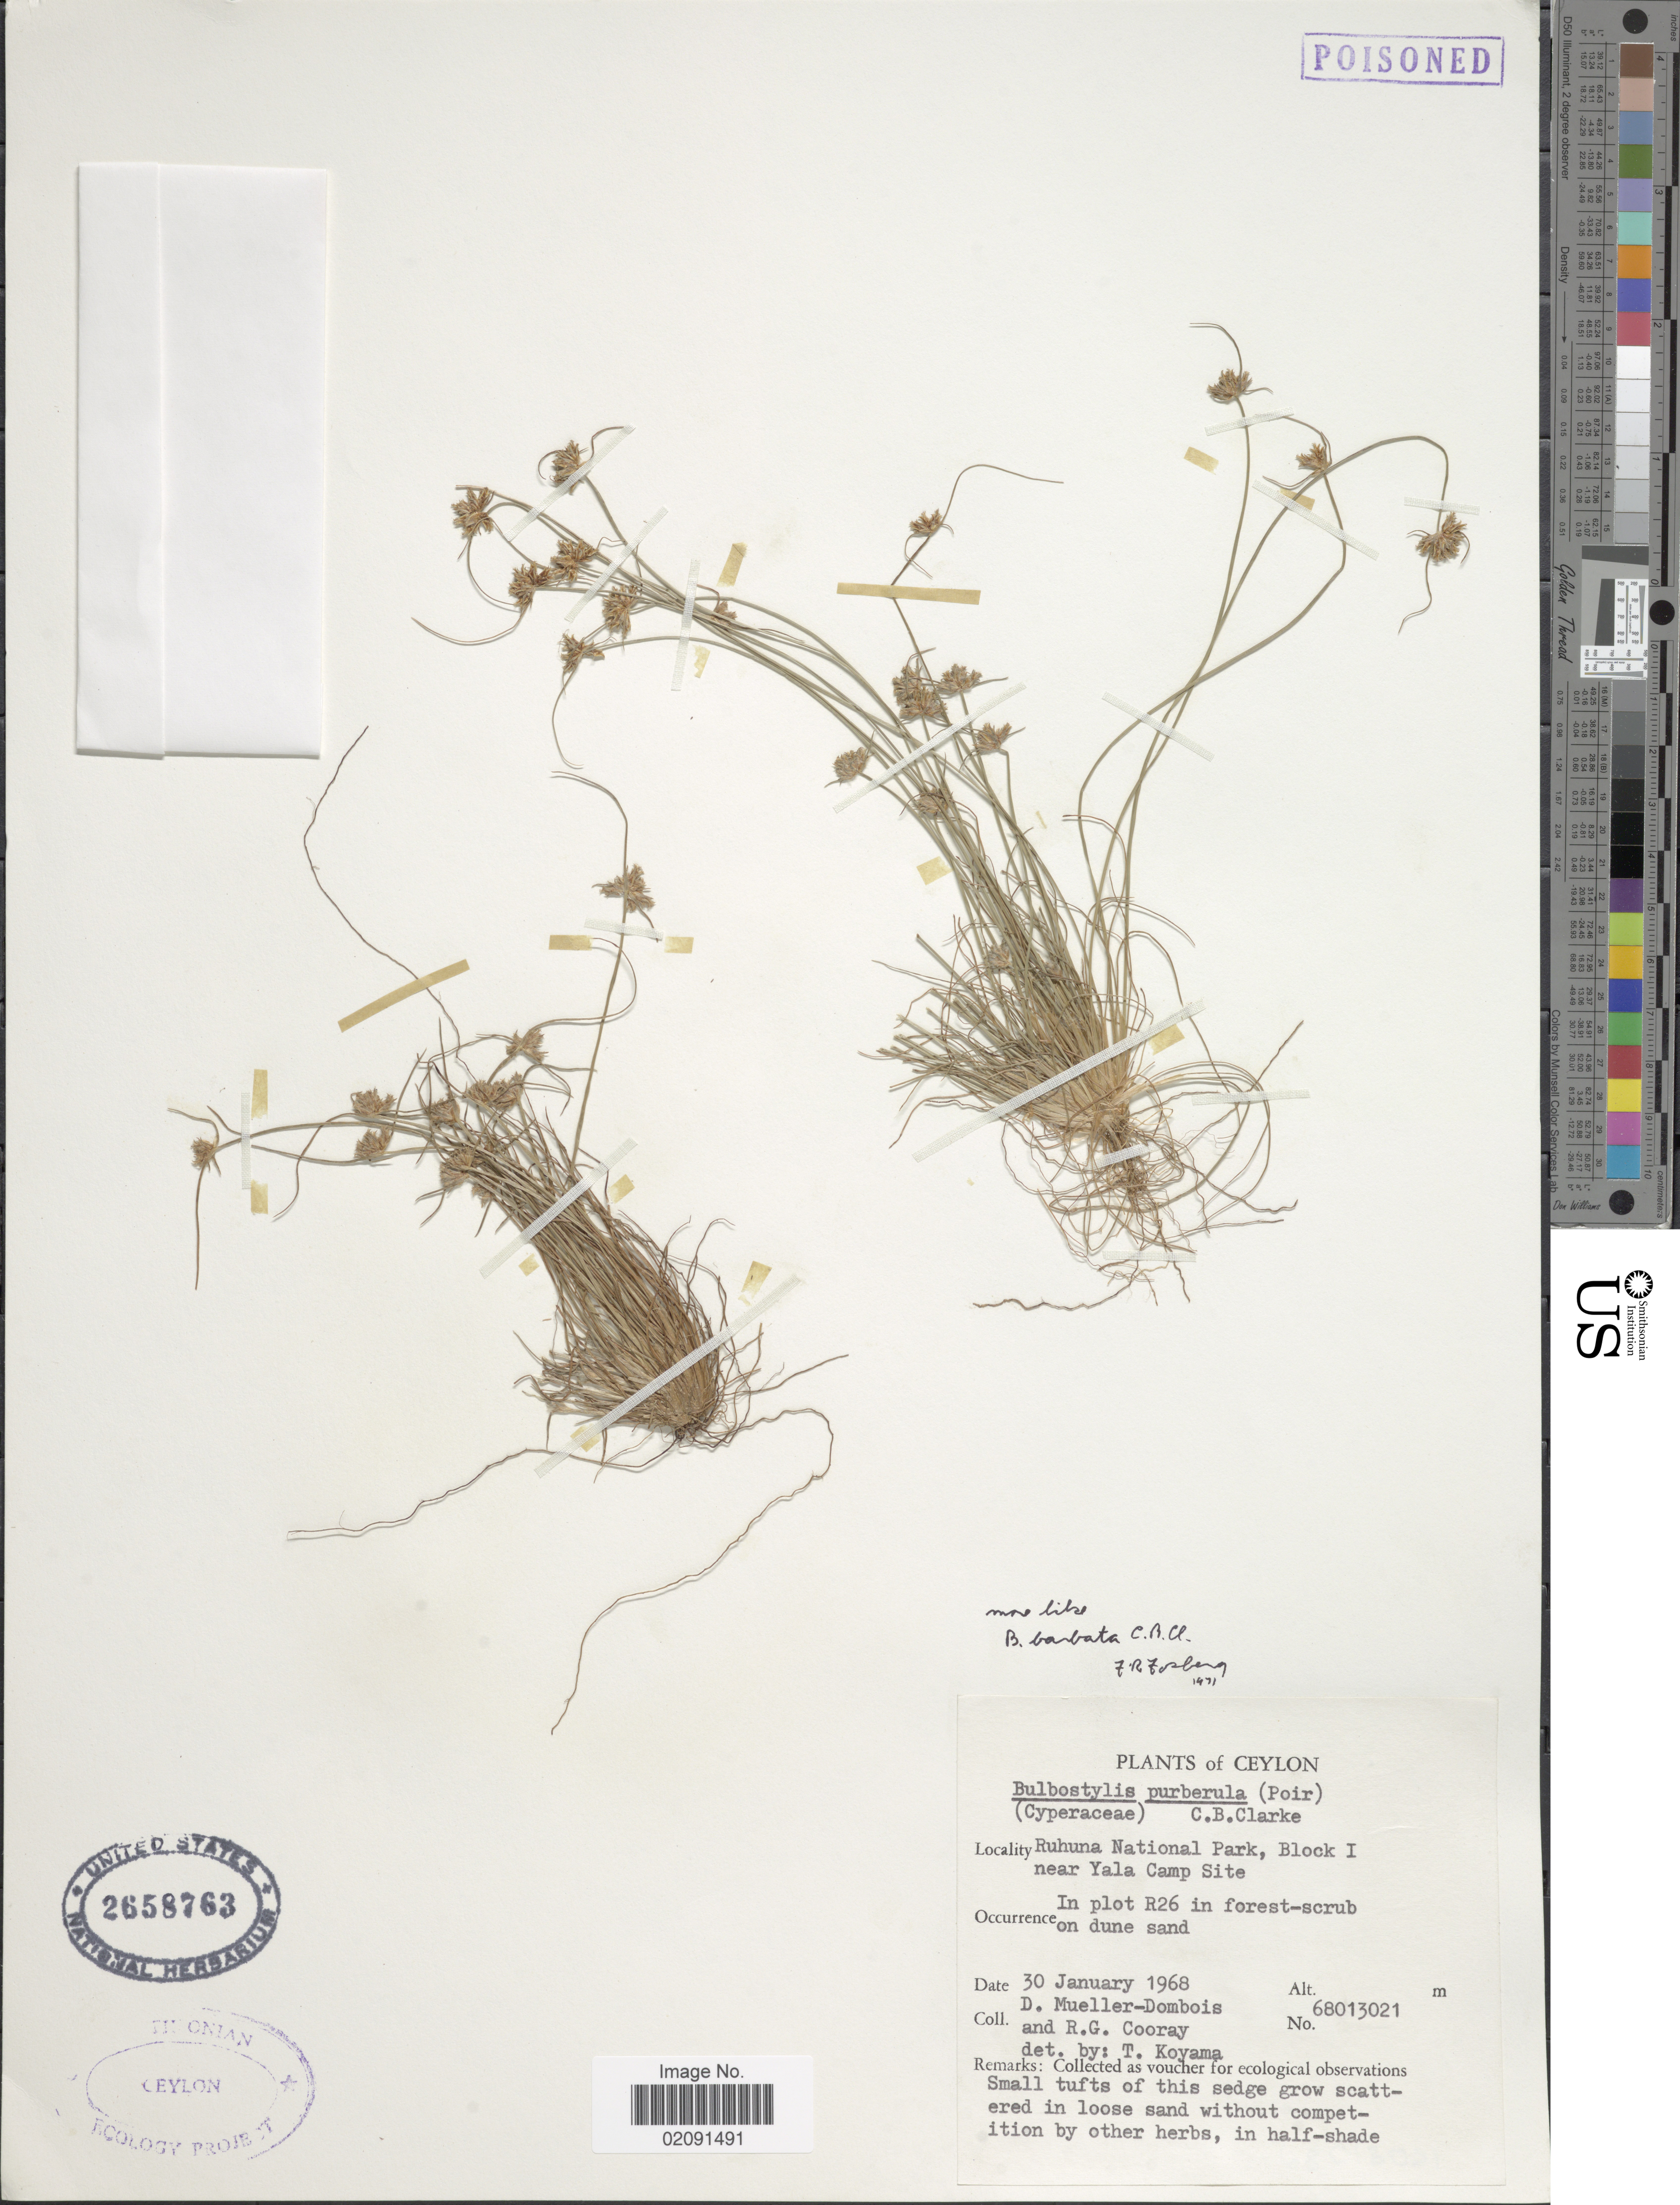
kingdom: Plantae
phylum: Tracheophyta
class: Liliopsida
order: Poales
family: Cyperaceae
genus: Bulbostylis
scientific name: Bulbostylis barbata subsp. pulchella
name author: (Thwaites) T. Koyama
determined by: Strong, Mark T., (BOT), Smithsonian Institution - National Museum of Natural History (UNITED STATES)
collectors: D. Mueller-Dombois & R. Cooray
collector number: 68013021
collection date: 1968-01-30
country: Sri Lanka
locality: Ceylon, Ruhuna National Park, Block I, near Yala Camp Site, in plot R26 in forest-scrub on dune sand.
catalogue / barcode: US 2658763